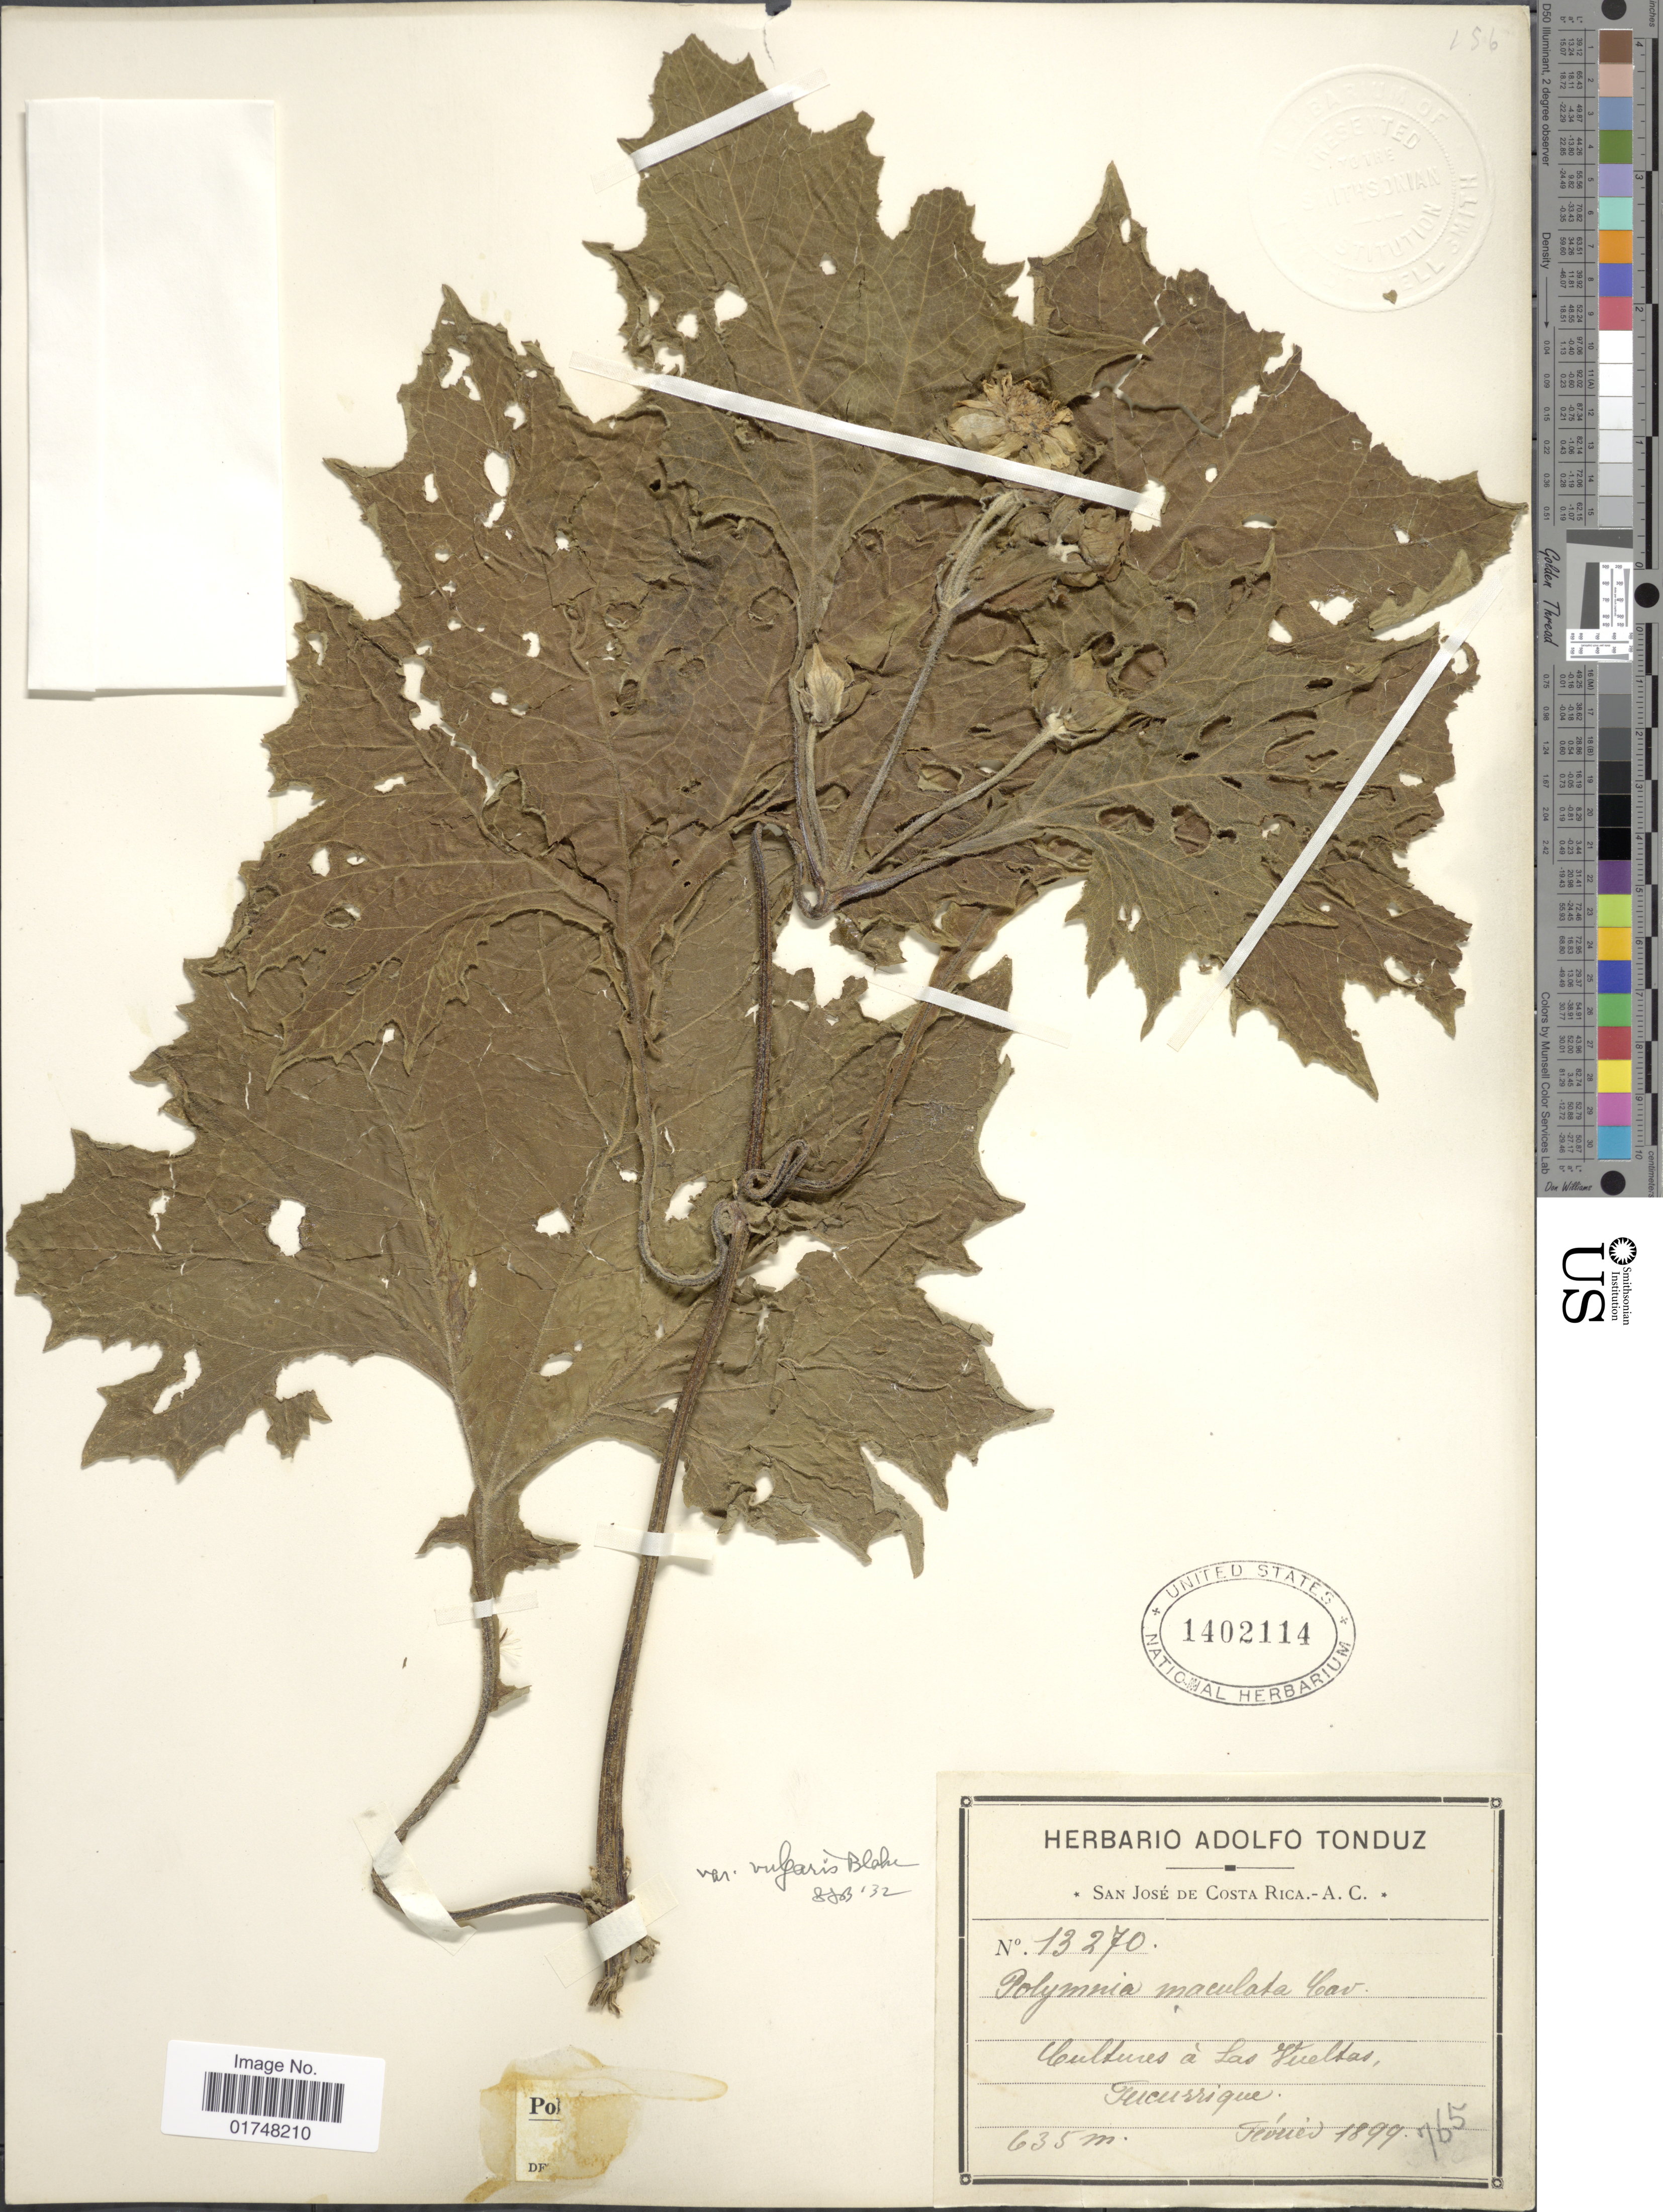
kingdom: Plantae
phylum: Tracheophyta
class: Magnoliopsida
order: Asterales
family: Asteraceae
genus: Smallanthus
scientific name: Smallanthus maculatus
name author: (Cav.) H. Rob.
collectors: ex Herb. Adolfo Tonduz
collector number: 13270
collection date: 1899-02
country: Costa Rica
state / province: San José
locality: Las Vueltas, Tucurrique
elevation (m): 635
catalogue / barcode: US 1402114